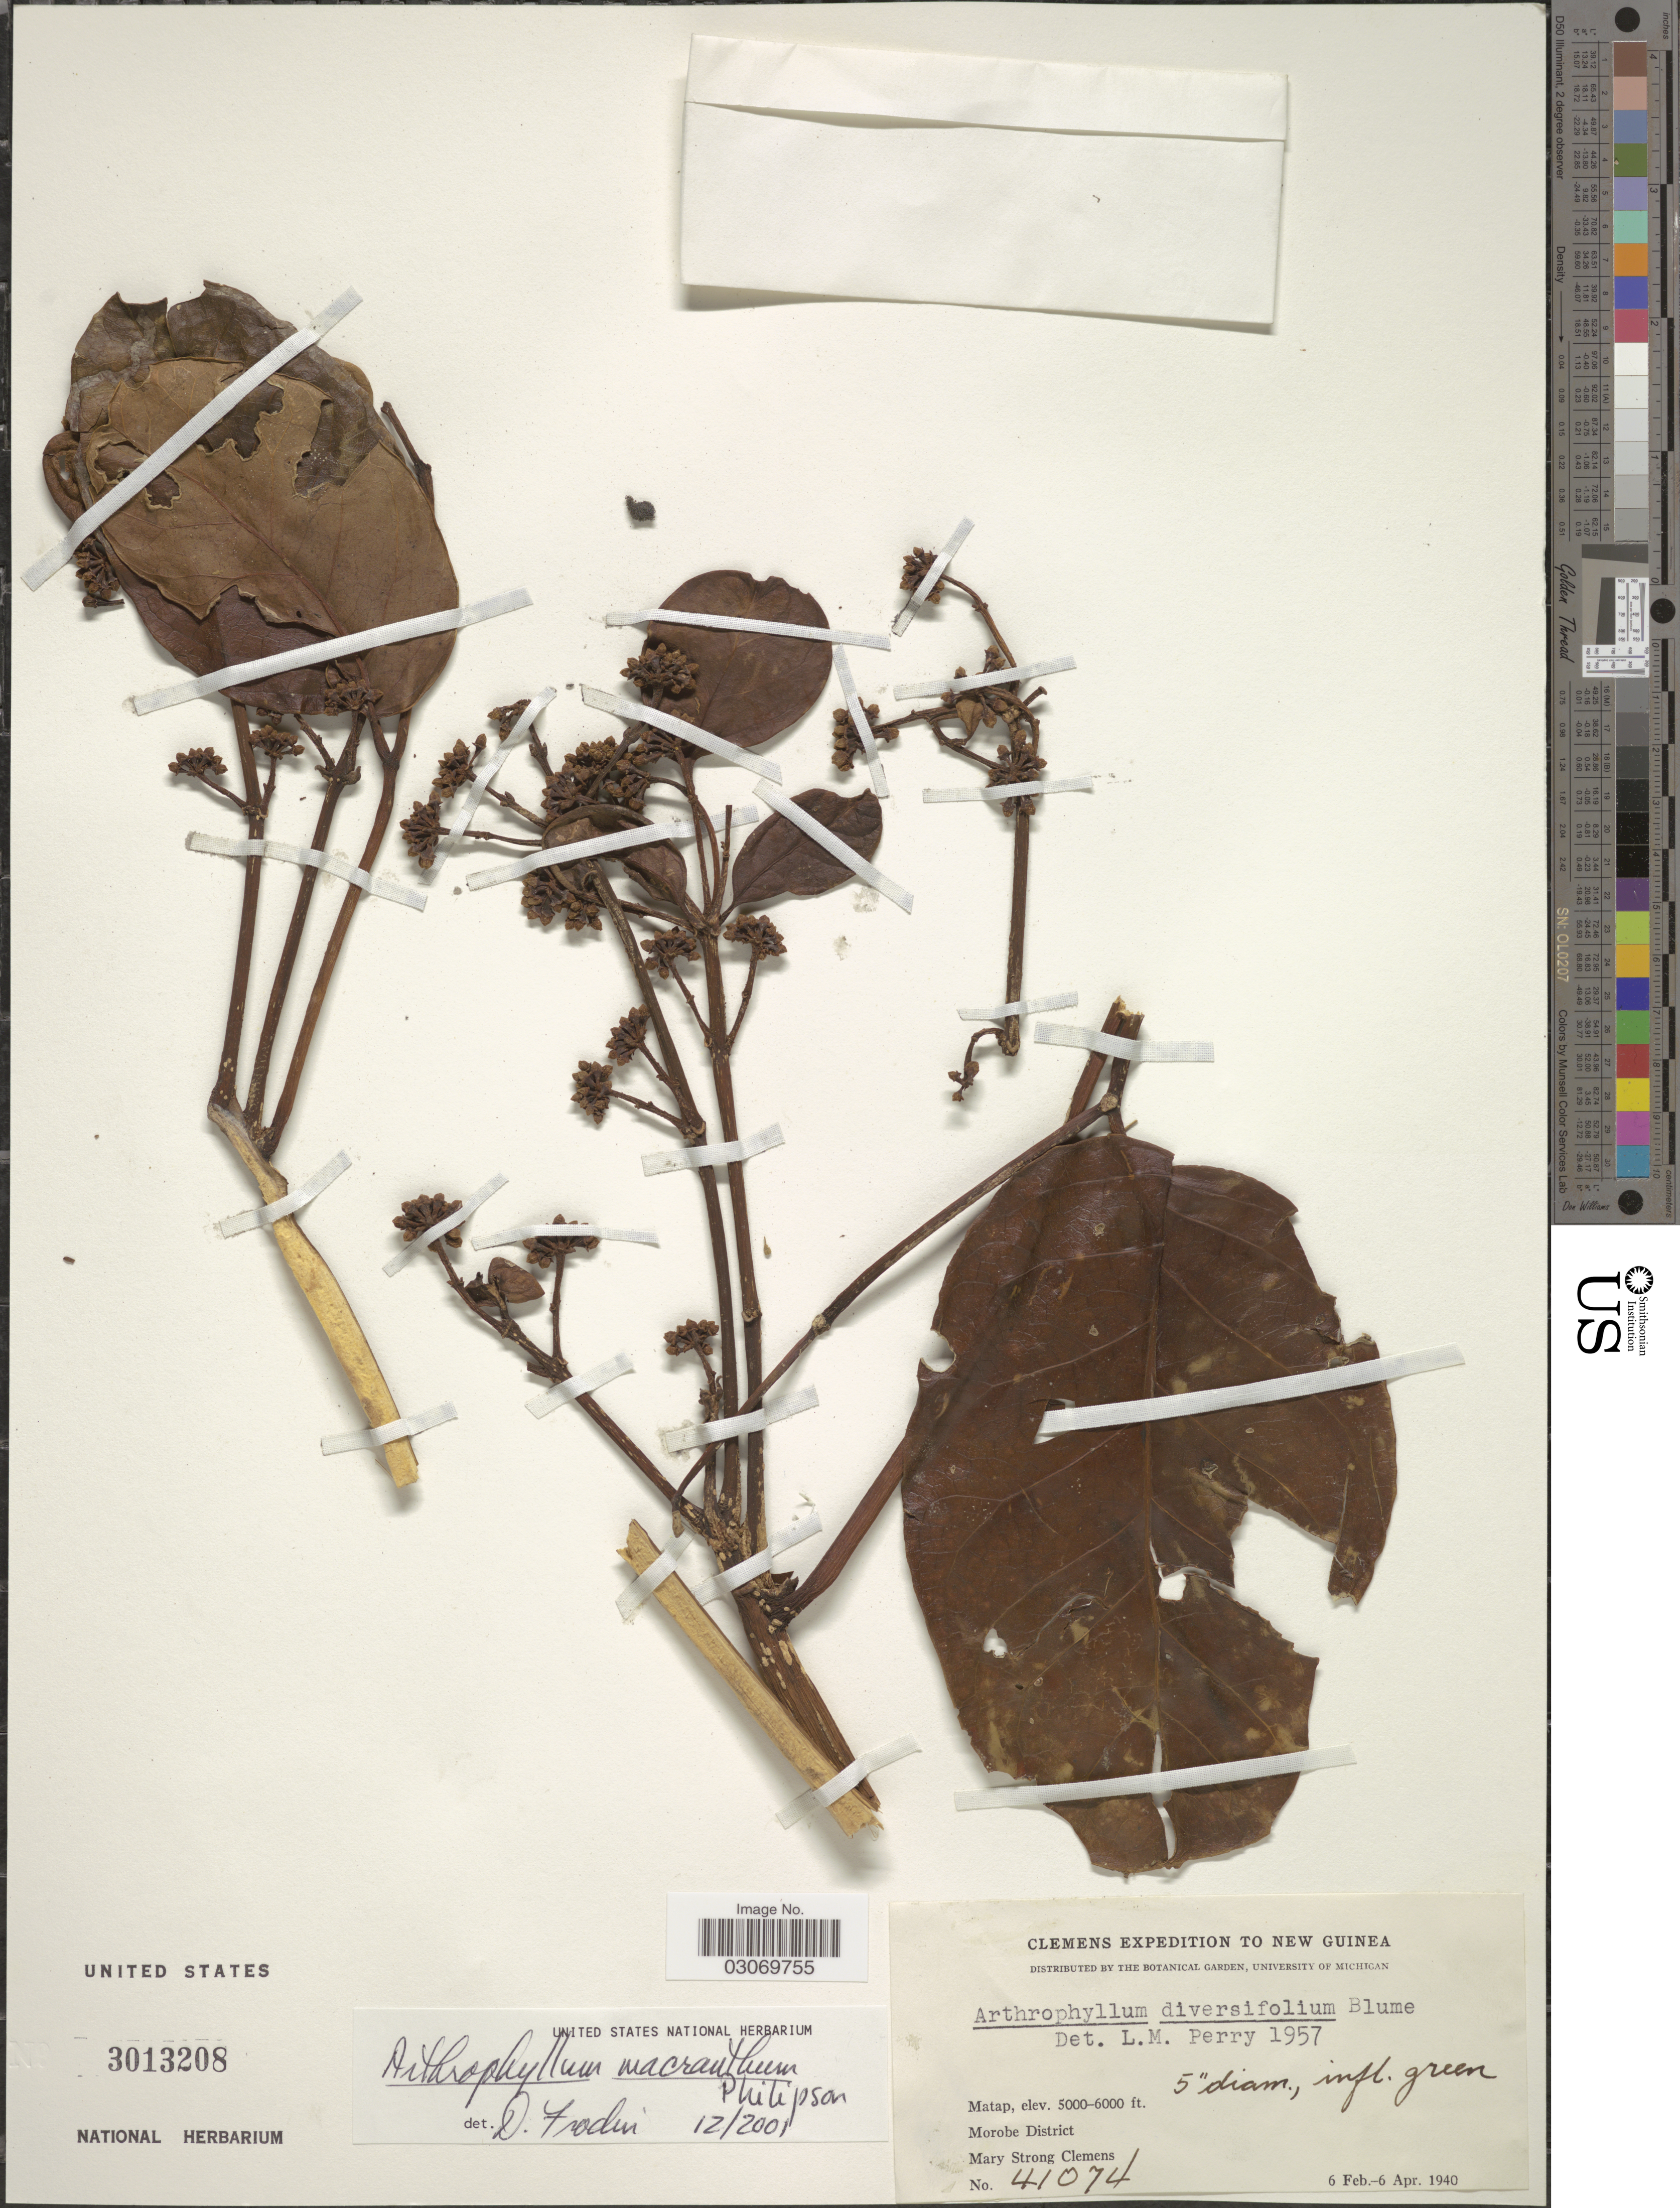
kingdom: Plantae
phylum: Tracheophyta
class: Magnoliopsida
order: Apiales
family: Araliaceae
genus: Arthrophyllum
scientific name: Arthrophyllum macranthum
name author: Philipson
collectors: M. S. Clemens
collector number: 41074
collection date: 1940-02-06/1940-04-06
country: Papua New Guinea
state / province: Morobe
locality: New Guinea, Matap, Morobe District.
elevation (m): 1524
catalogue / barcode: US 3013208